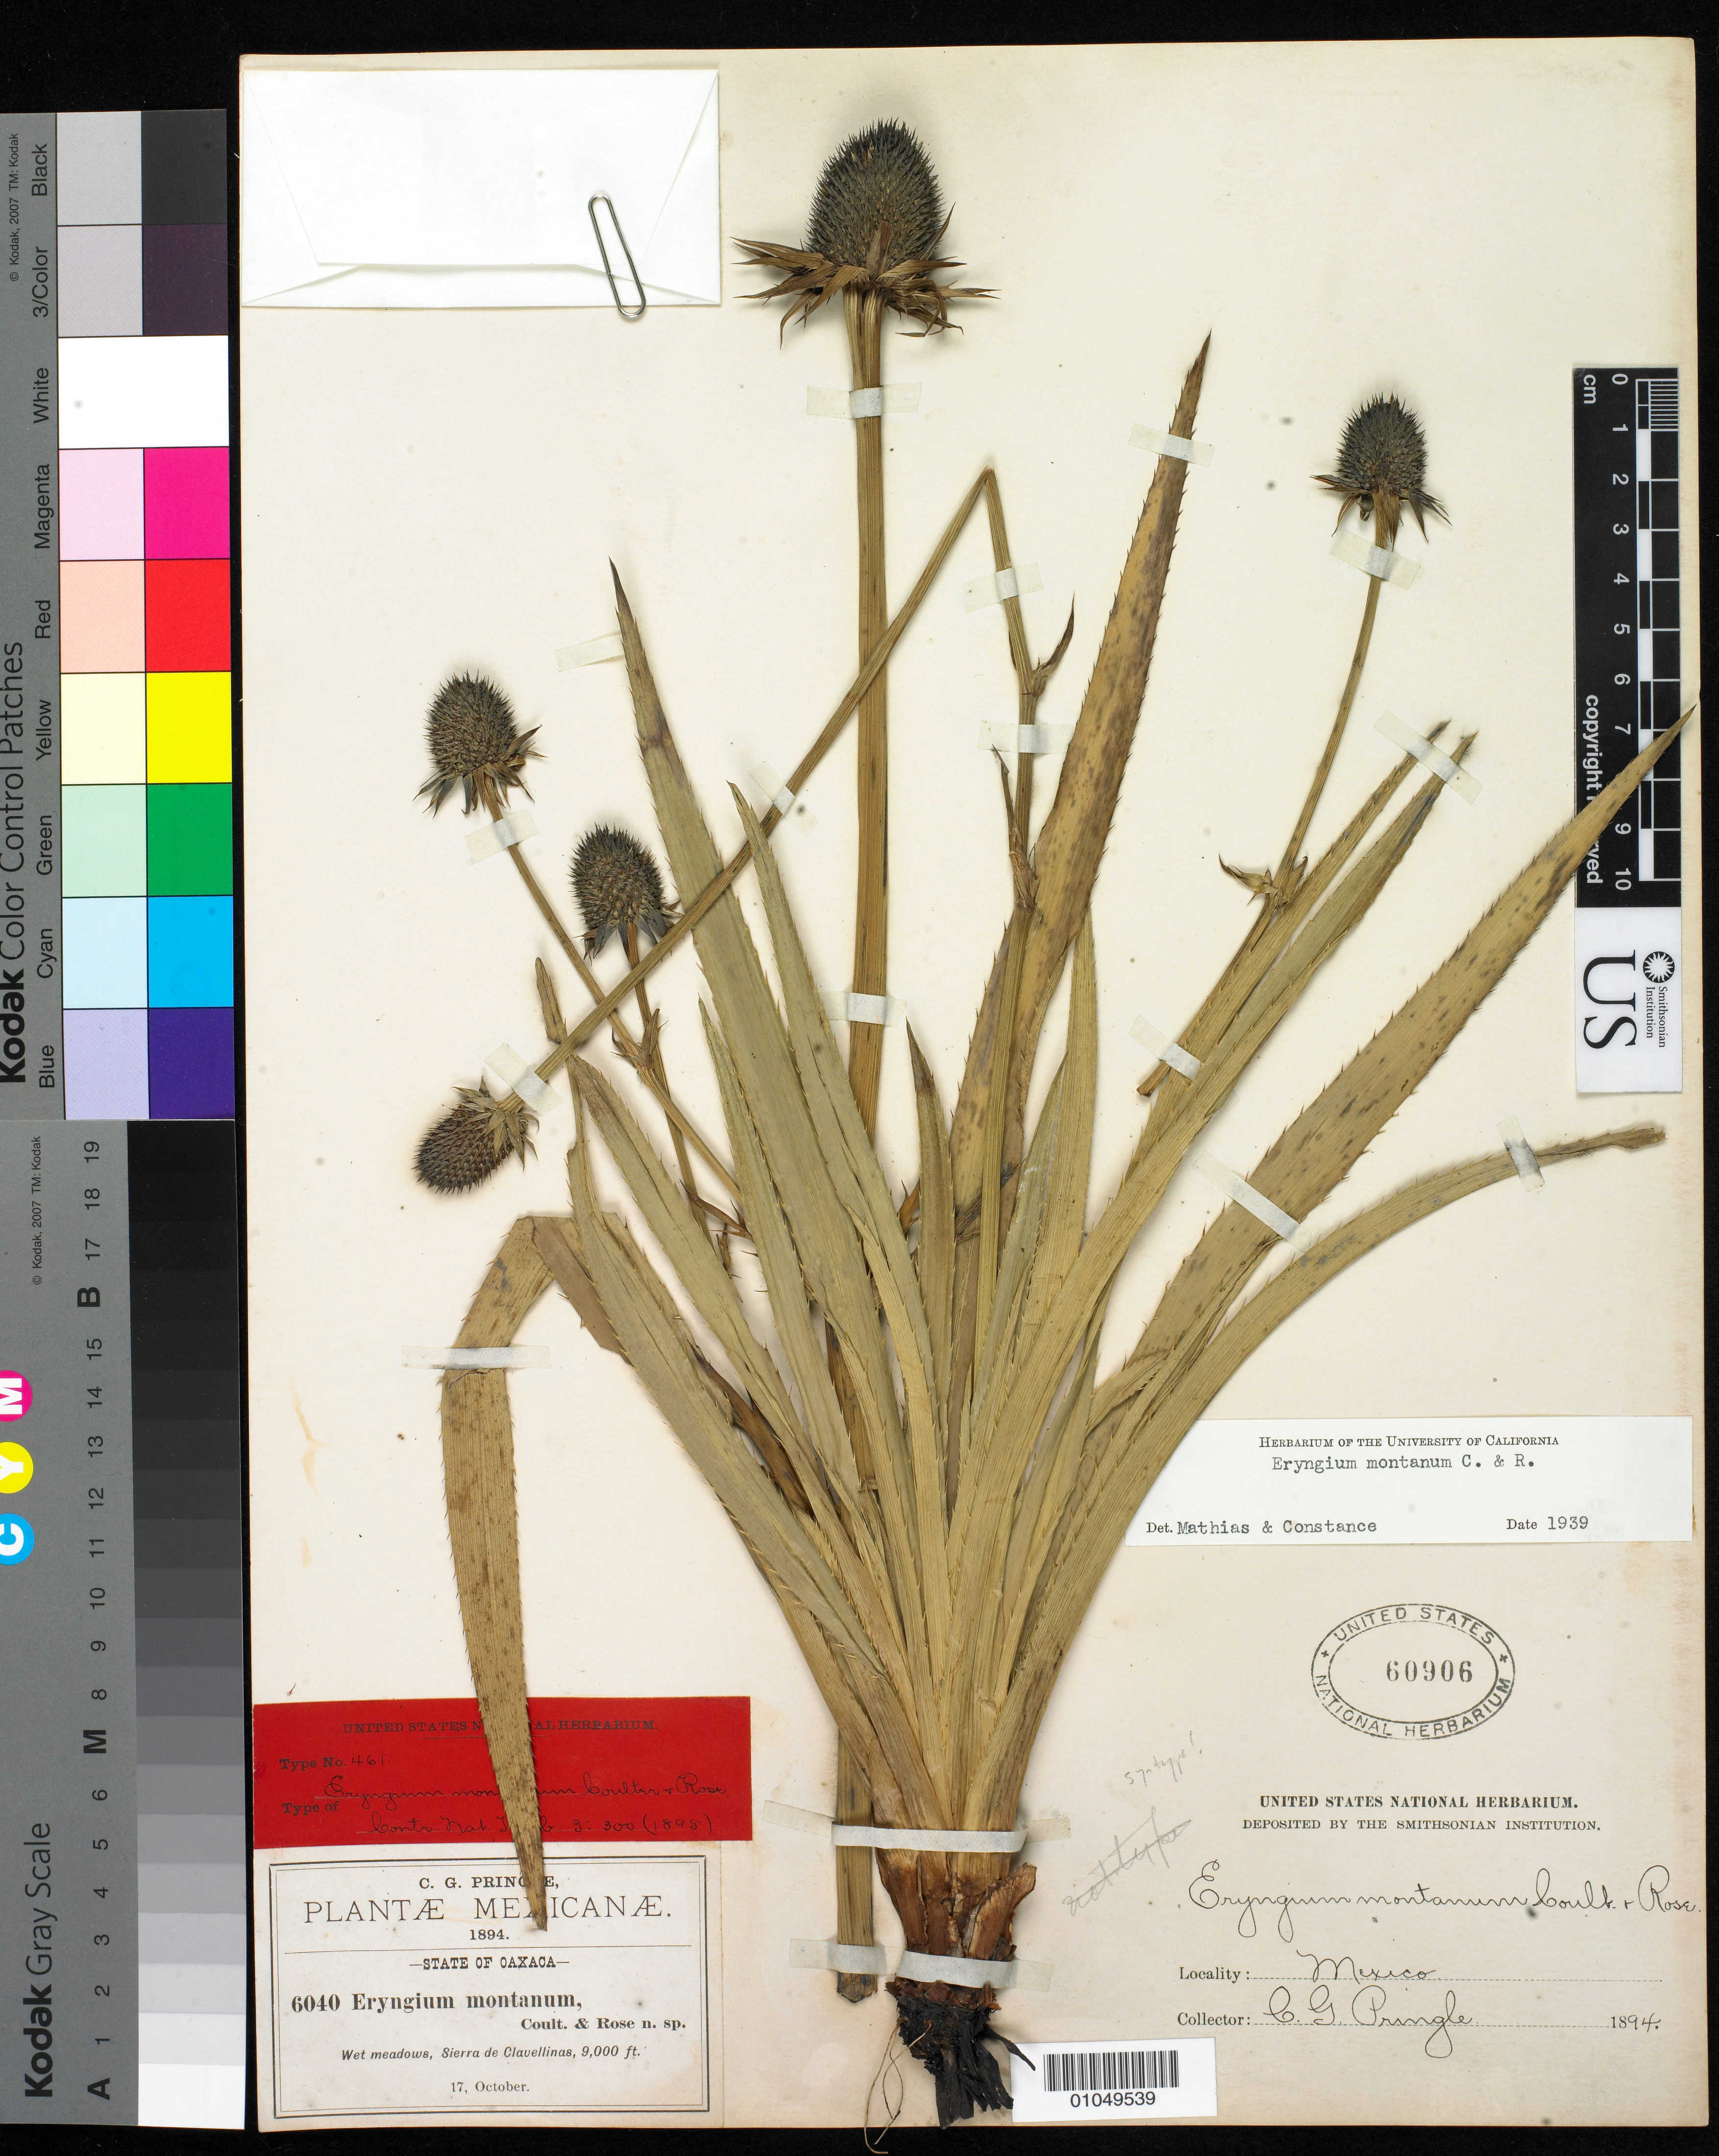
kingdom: Plantae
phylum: Tracheophyta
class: Magnoliopsida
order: Apiales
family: Apiaceae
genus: Eryngium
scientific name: Eryngium montanum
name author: J.M. Coult. & Rose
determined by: Mathias, M. E.; Constance, L.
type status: Syntype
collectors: C. G. Pringle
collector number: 6040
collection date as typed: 17 Oct 1894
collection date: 1894-10-17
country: Mexico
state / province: Oaxaca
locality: Wet meadows, Sierra de Clavellinas.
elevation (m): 2743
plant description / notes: Lectotype is Nelson 1386 as [effectively] designated by Mathias & Constance, Amer. Midl. Naturalist 25: 371 (1941).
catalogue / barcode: US 60906